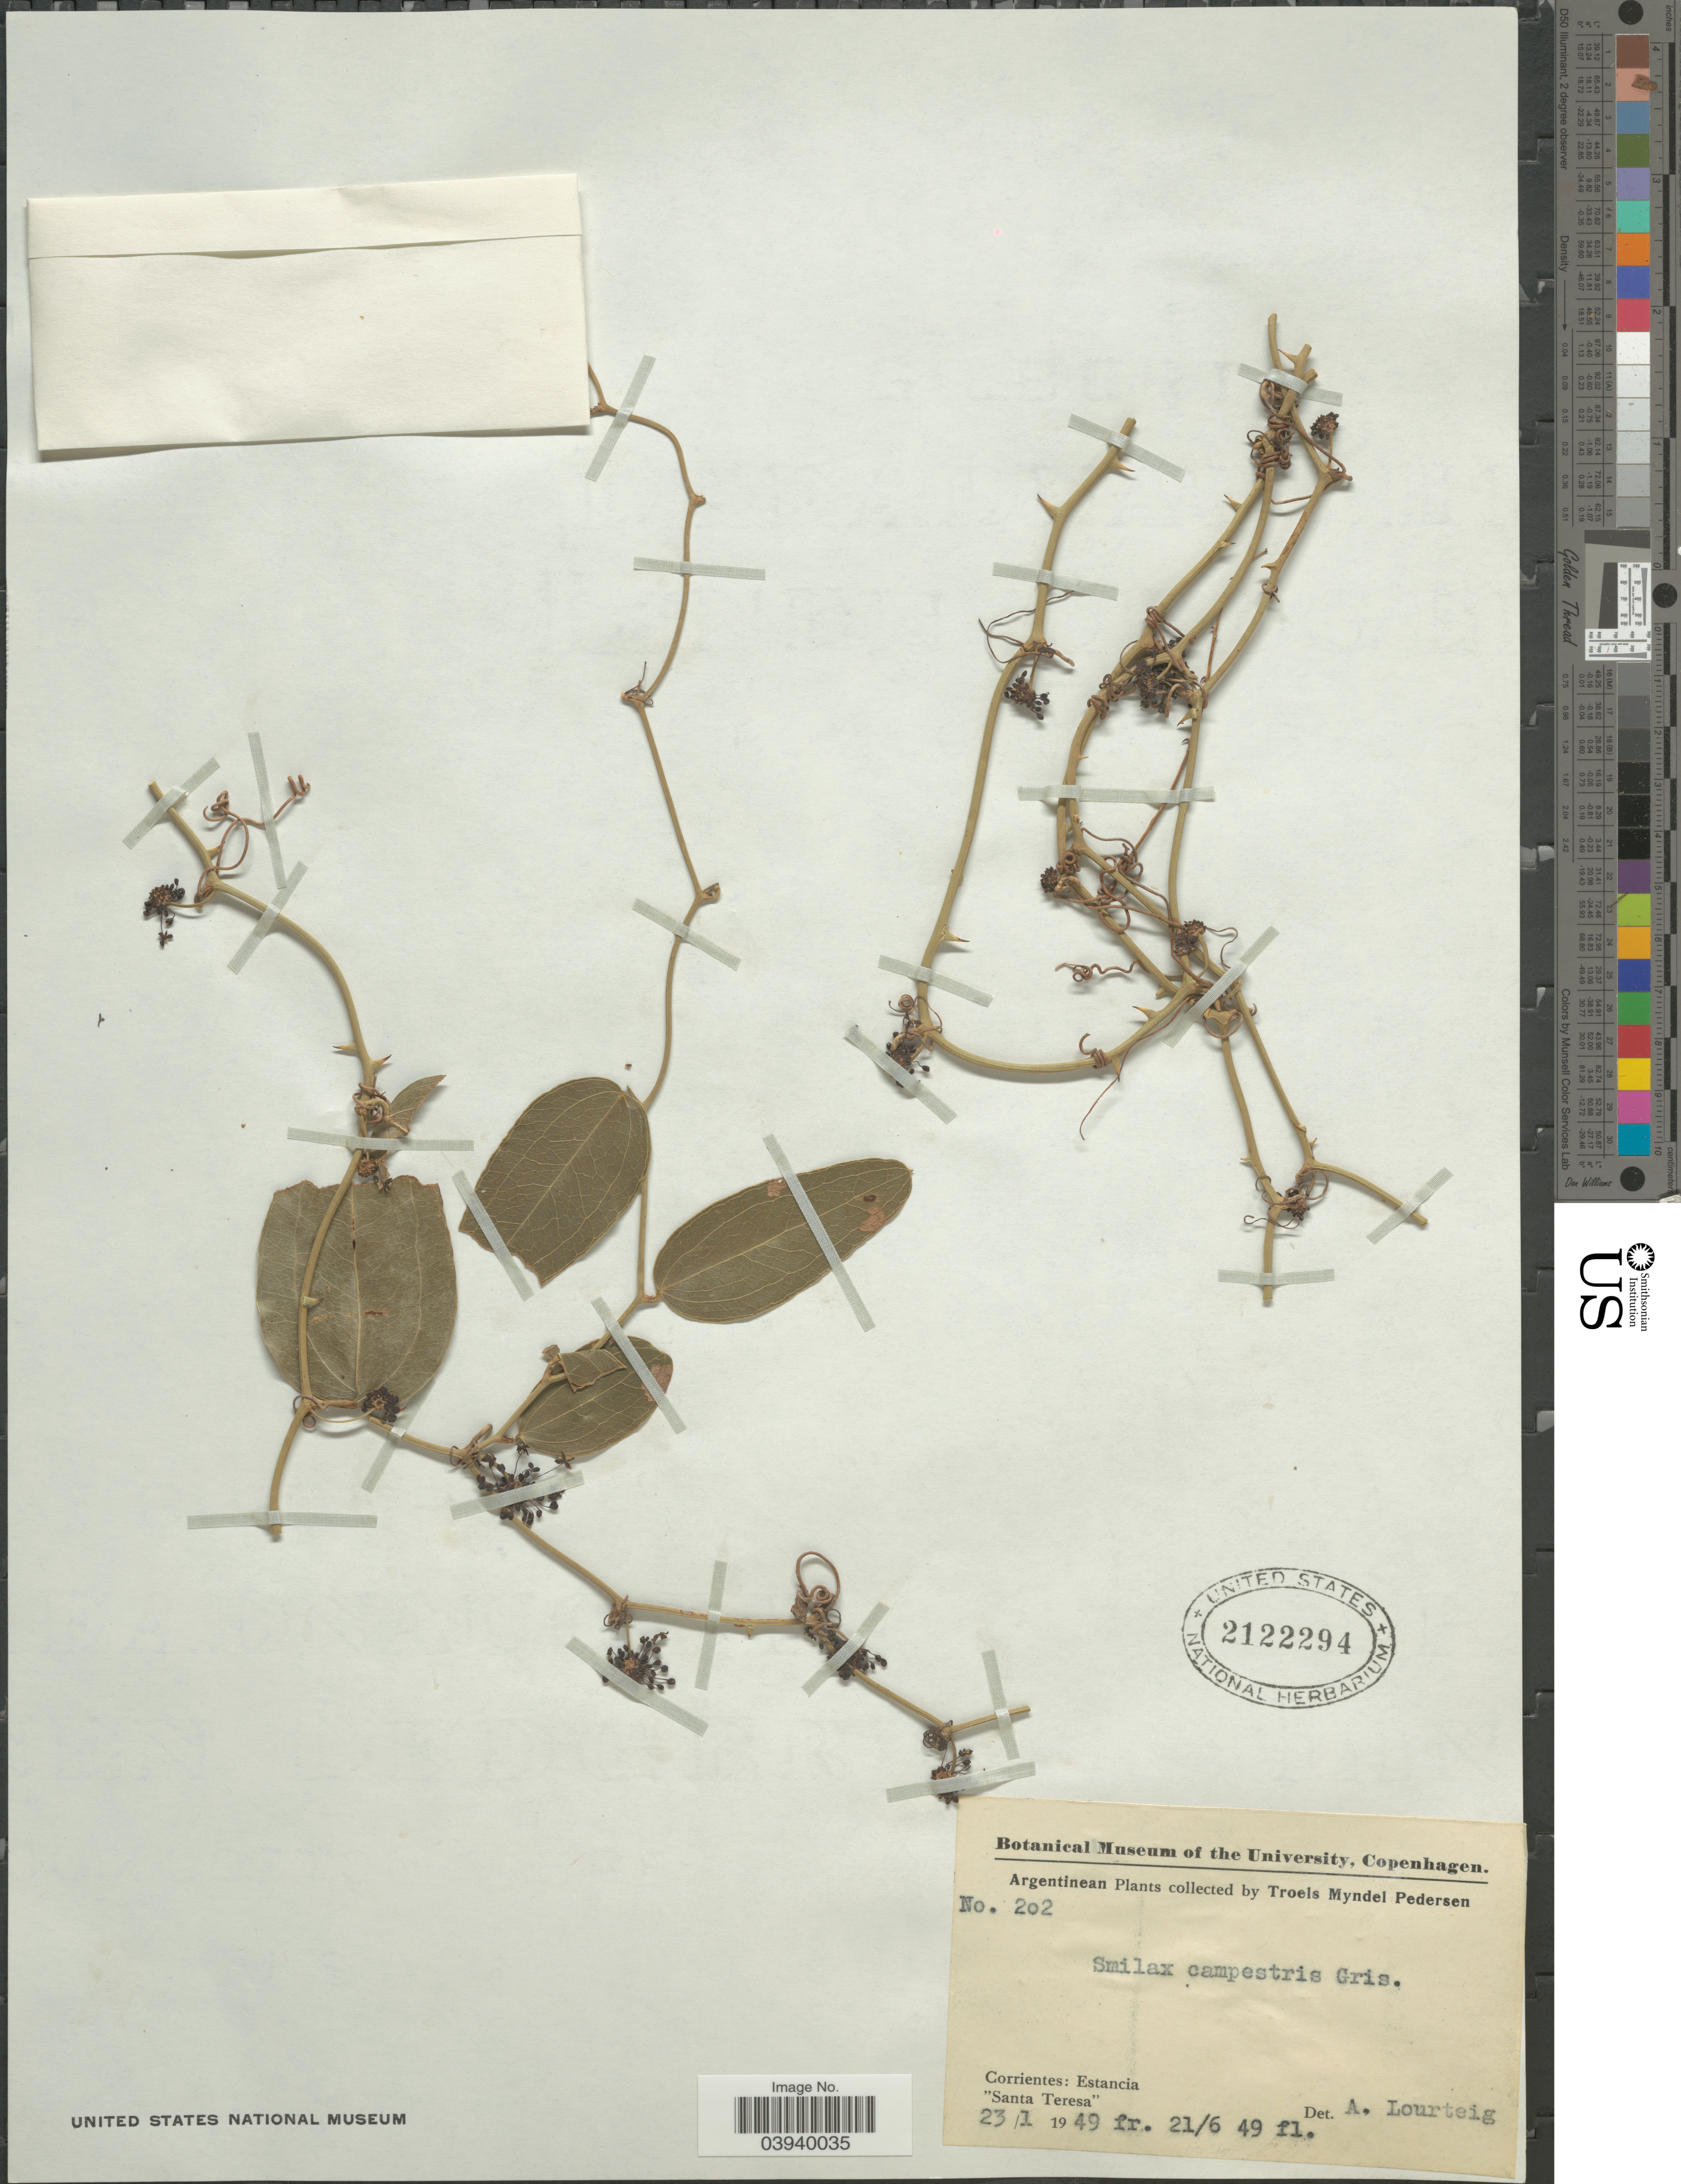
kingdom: Plantae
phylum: Tracheophyta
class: Liliopsida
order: Liliales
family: Smilacaceae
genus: Smilax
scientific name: Smilax campestris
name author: Griseb.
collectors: T. Pederson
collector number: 2o2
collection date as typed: Transcribed d/m/y: 23/1/49 to 21/6/49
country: Argentina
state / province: Corrientes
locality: Estancia. "Santa Teresa".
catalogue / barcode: US 2122294